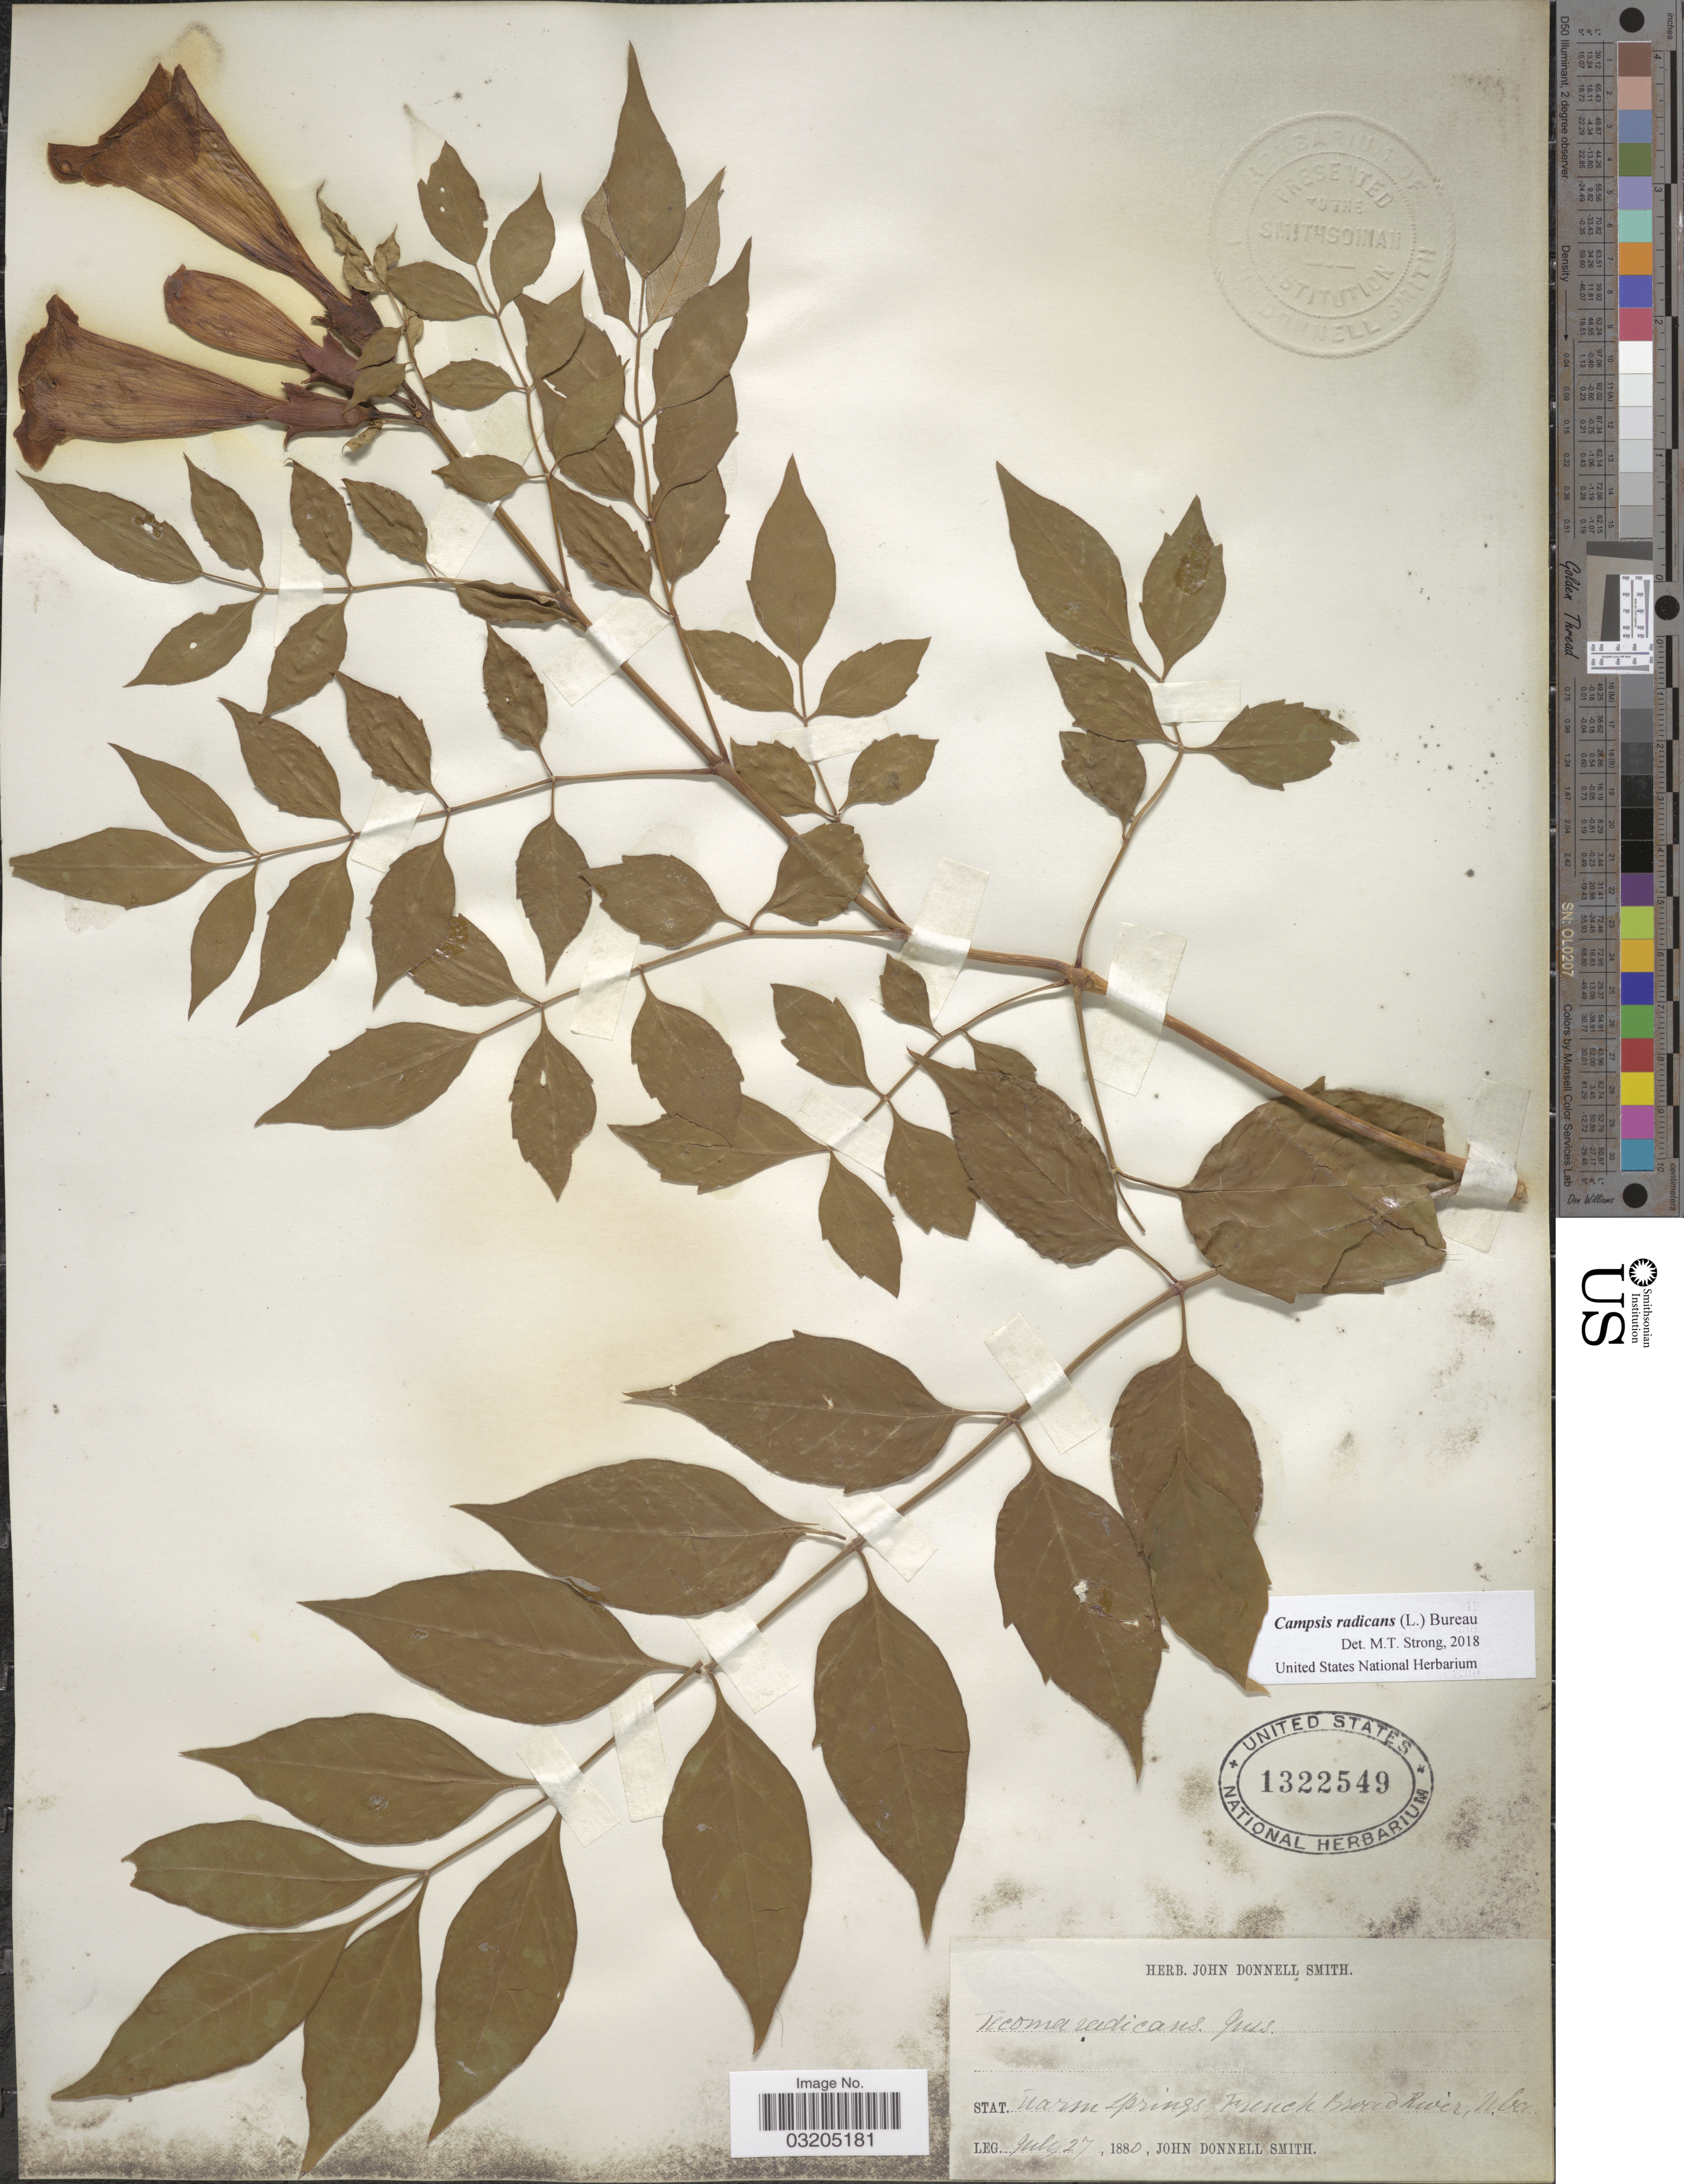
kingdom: Plantae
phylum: Tracheophyta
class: Magnoliopsida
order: Lamiales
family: Bignoniaceae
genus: Campsis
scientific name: Campsis radicans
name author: (L.) Seem.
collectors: J. Donnell Smith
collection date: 1880-07-27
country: United States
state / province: North Carolina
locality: Warm Springs, French Broad River.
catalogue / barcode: US 1322549